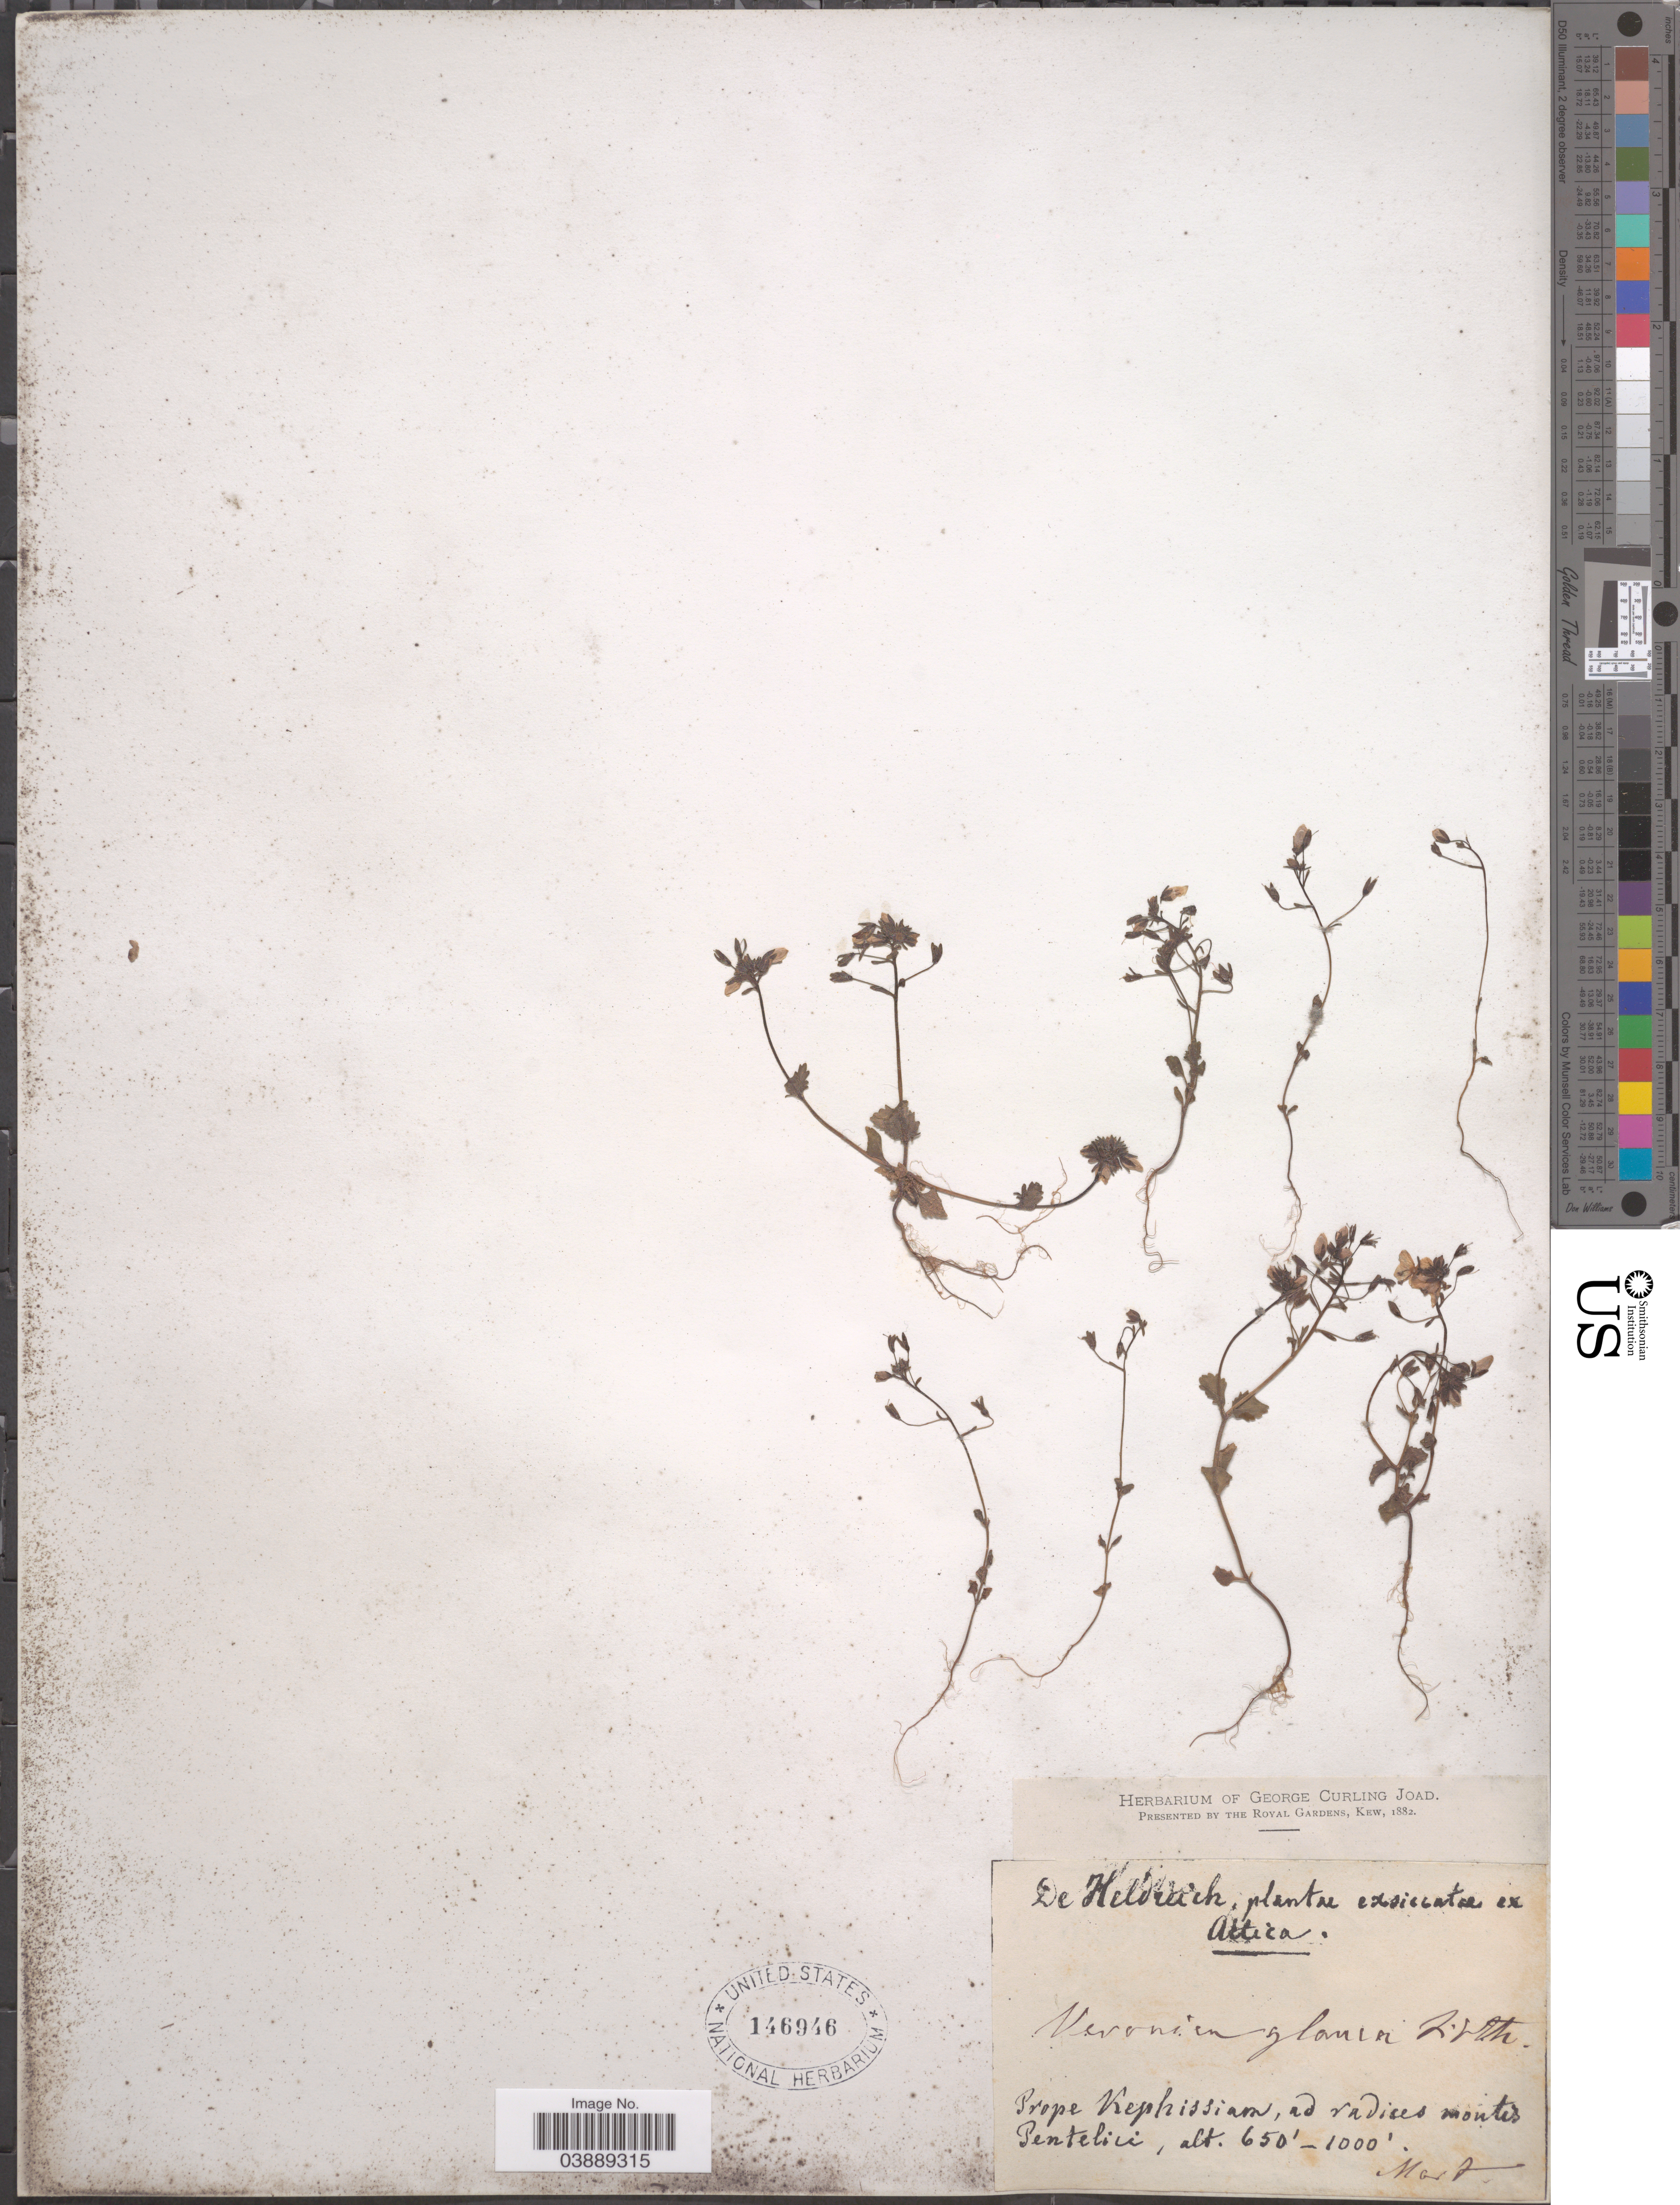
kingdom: Plantae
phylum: Tracheophyta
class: Magnoliopsida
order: Lamiales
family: Plantaginaceae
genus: Veronica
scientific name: Veronica glauca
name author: Sm.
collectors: -. De Heldreich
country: Greece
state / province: Attica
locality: Prope Kephissiam, ad radices montes Pentelici.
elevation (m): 198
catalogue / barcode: US 146946